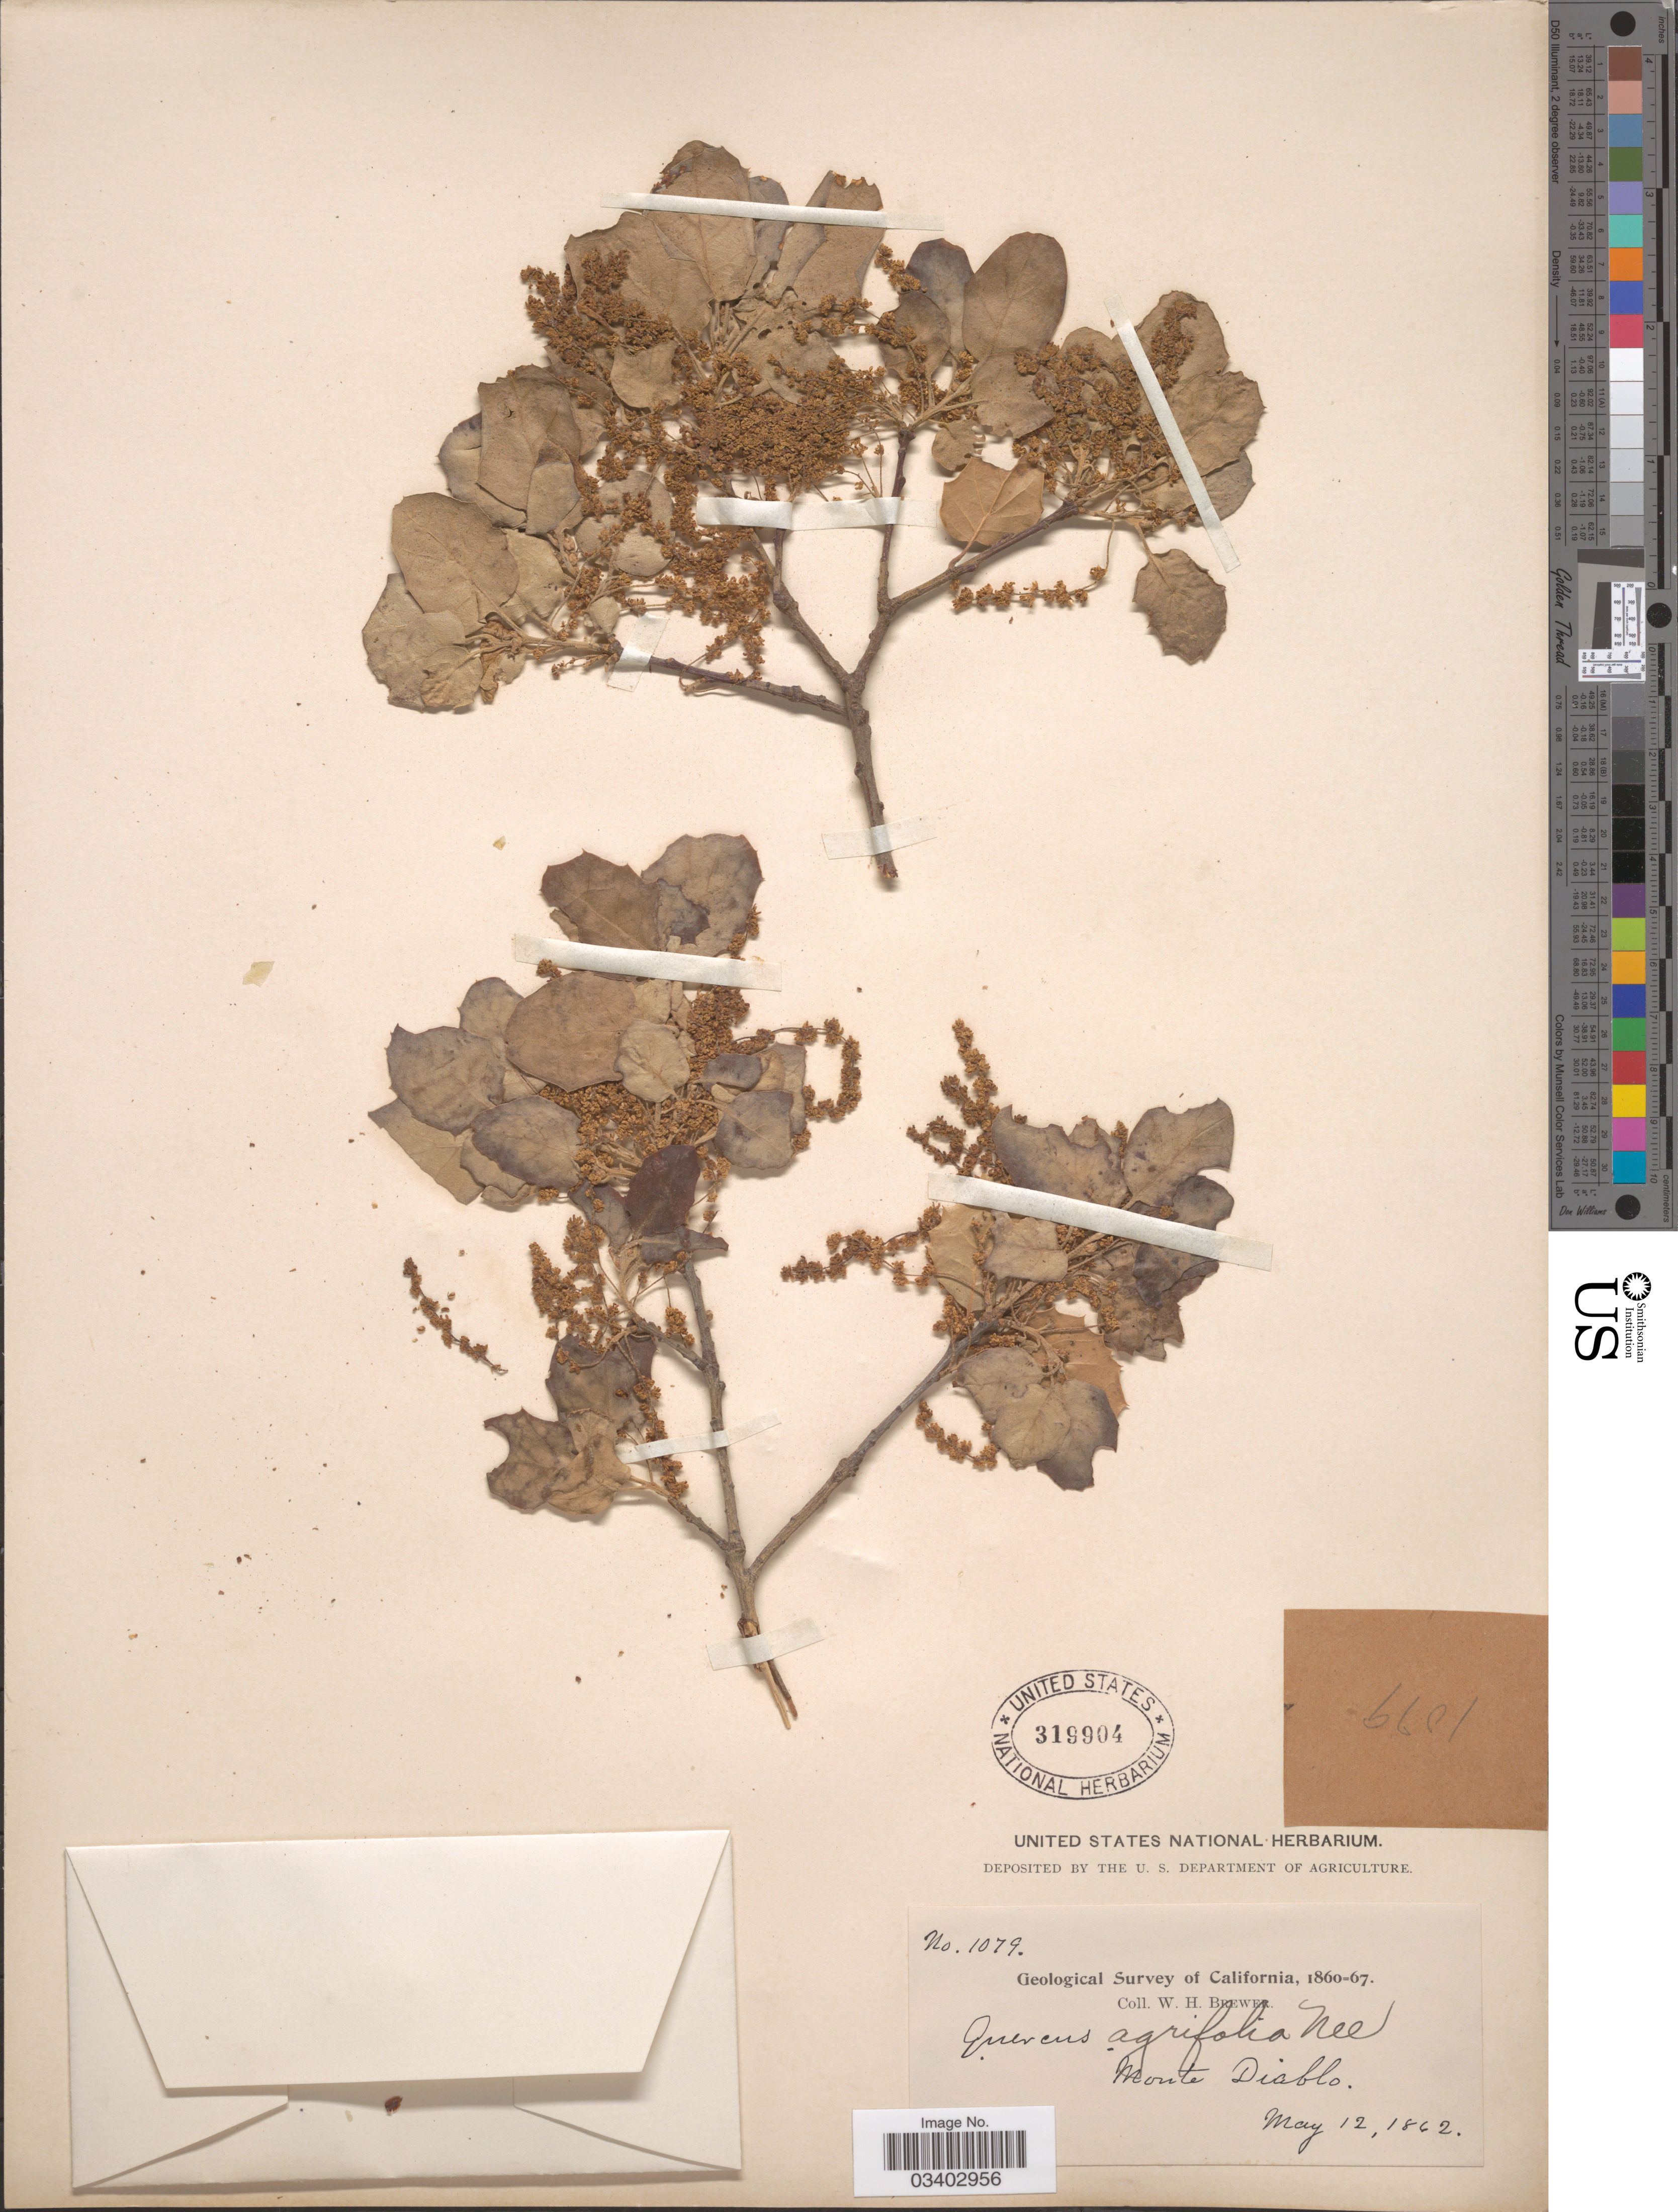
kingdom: Plantae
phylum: Tracheophyta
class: Magnoliopsida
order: Fagales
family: Fagaceae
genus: Quercus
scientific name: Quercus agrifolia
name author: Née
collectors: W. H. Brewer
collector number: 1079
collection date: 1862-05-12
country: United States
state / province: California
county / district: Contra Costa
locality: Monte Diablo.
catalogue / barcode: US 319904